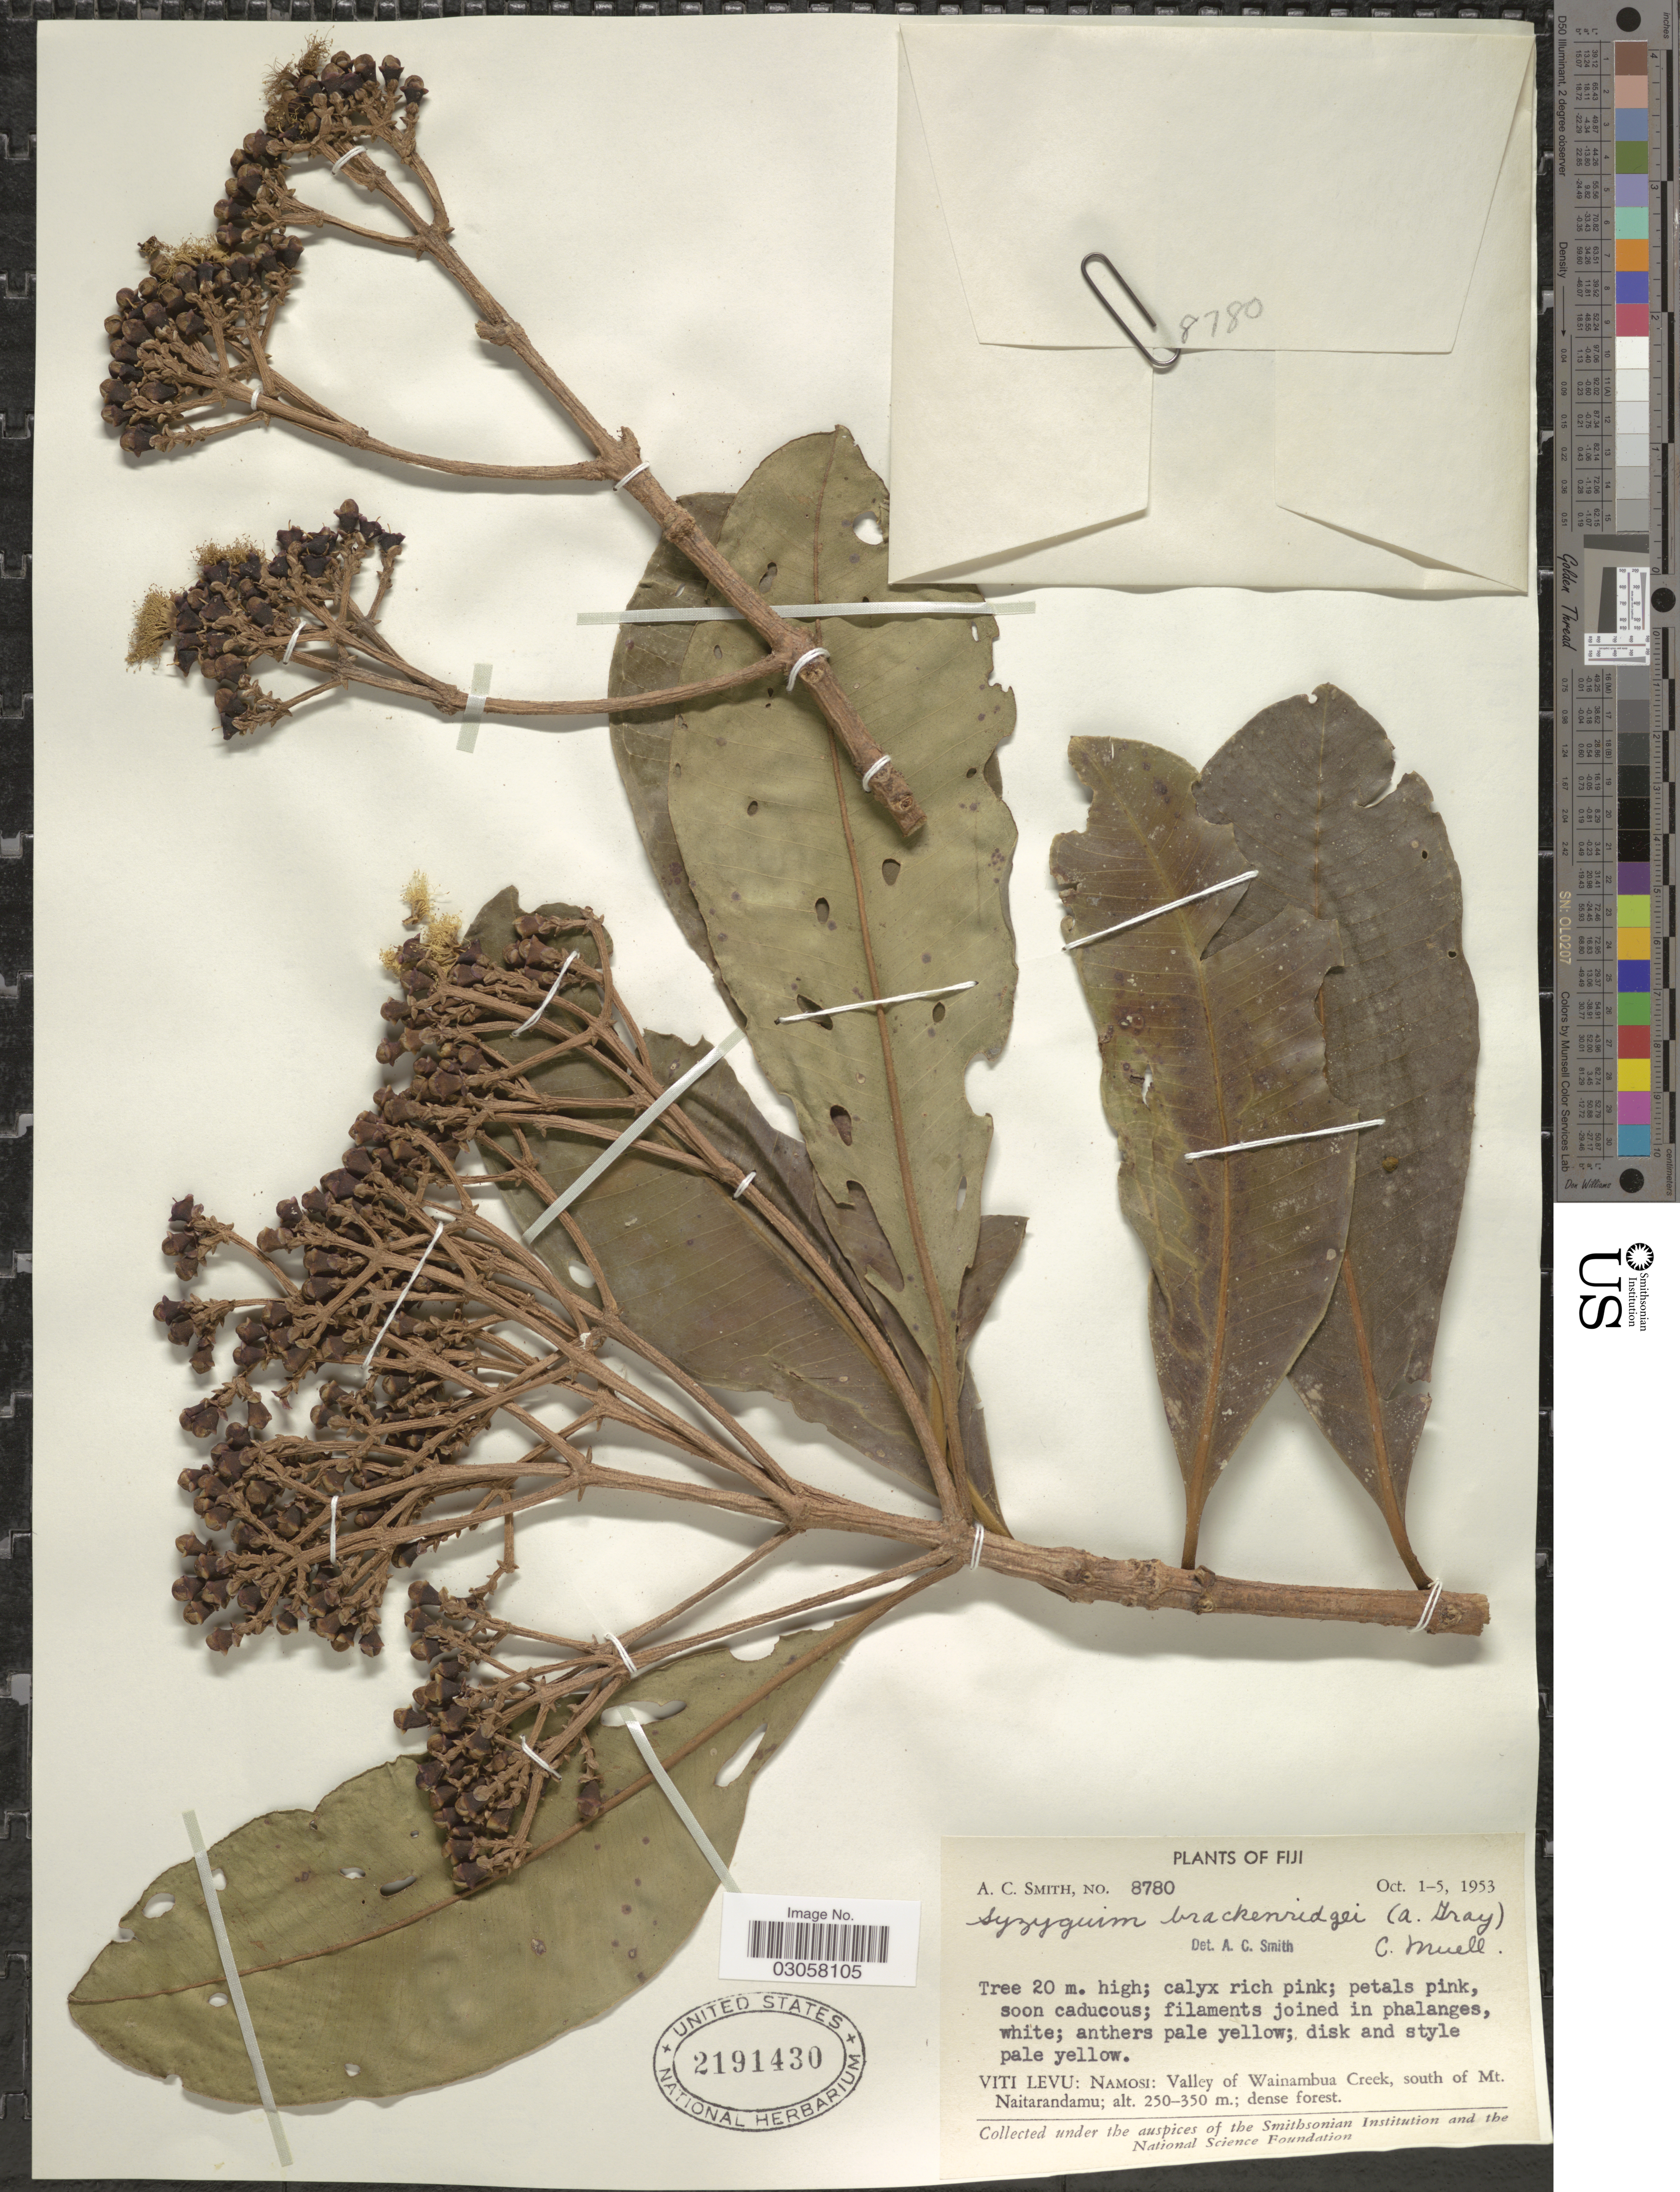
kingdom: Plantae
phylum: Tracheophyta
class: Magnoliopsida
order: Myrtales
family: Myrtaceae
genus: Syzygium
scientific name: Syzygium brackenridgei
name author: (A. Gray) Müll. Stuttg.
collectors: A. C. Smith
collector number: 8780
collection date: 1953-10-01/1953-10-05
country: Fiji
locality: Viti Levu: Namosi: Valley of Wainambua Creek, south of Mt. Naitarandamu.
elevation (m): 250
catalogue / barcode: US 2191430